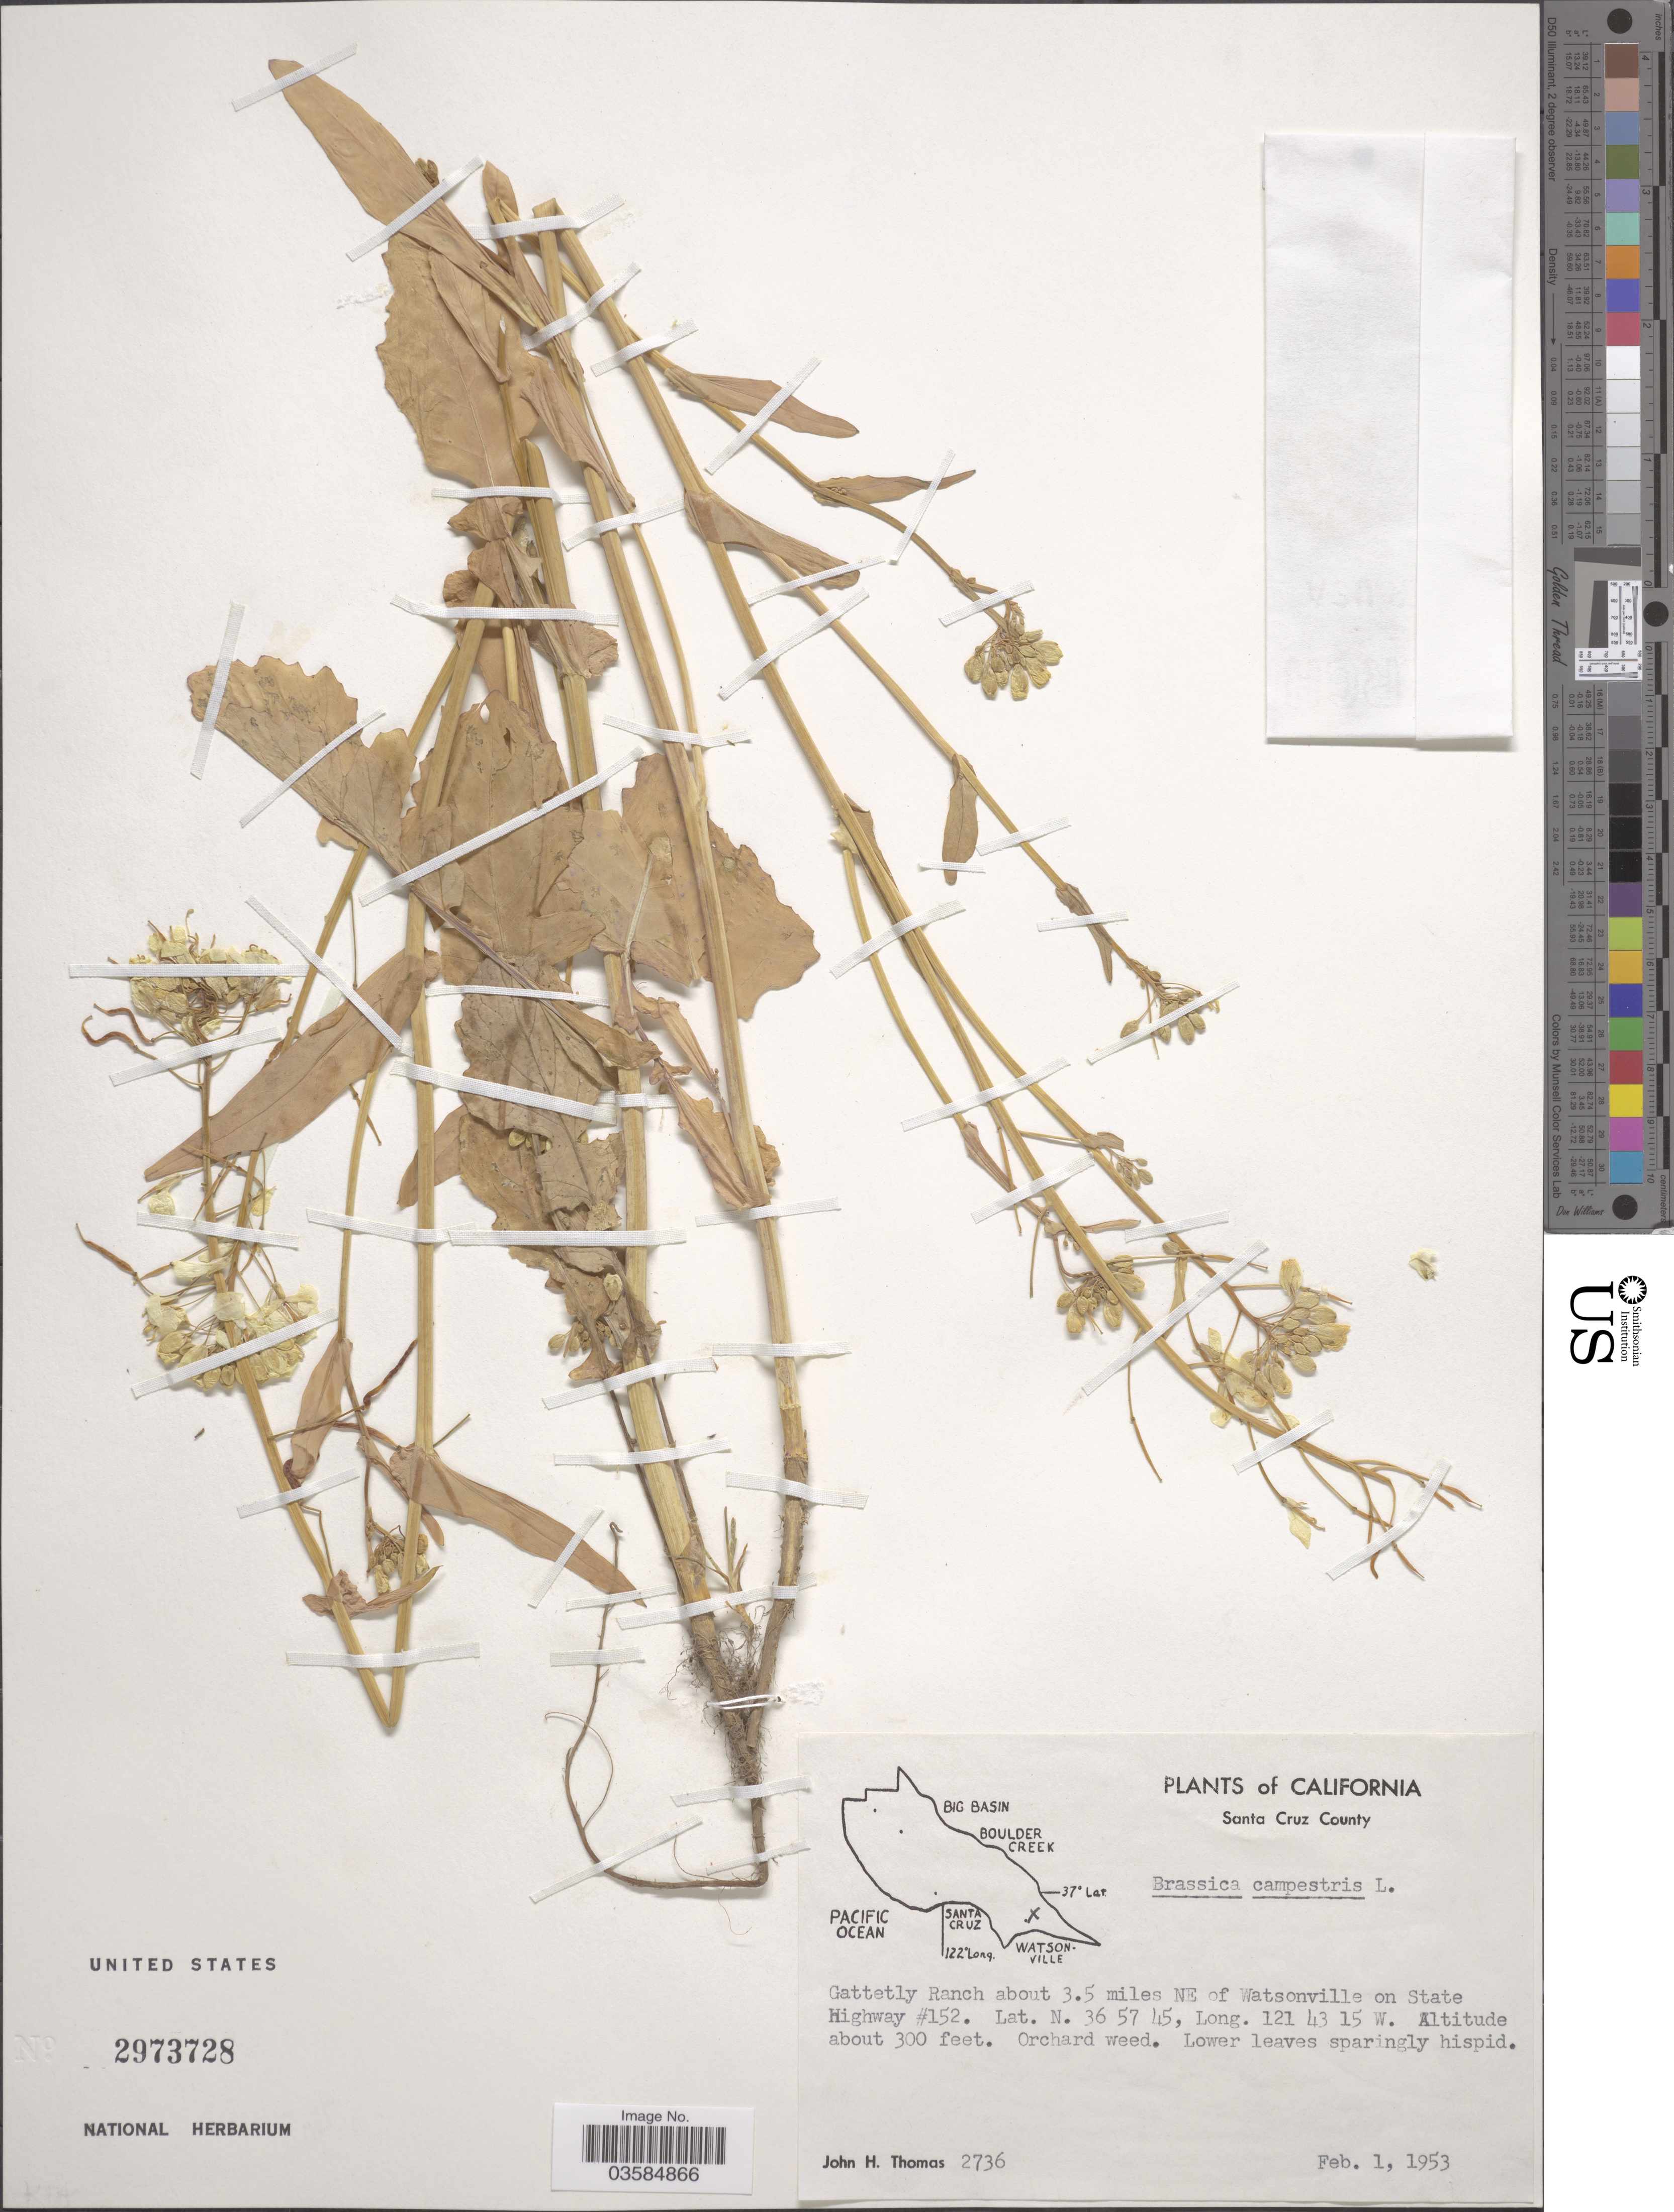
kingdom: Plantae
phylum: Tracheophyta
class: Magnoliopsida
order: Brassicales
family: Brassicaceae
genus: Brassica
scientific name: Brassica campestris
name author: L.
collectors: J. H. Thomas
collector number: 2736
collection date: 1953-02-01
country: United States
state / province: California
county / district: Santa Cruz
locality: Santa Cruz County. Gattetly Ranch about 3.5 miles NE of Watsonville on State Highway #152.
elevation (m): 91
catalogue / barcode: US 2973728